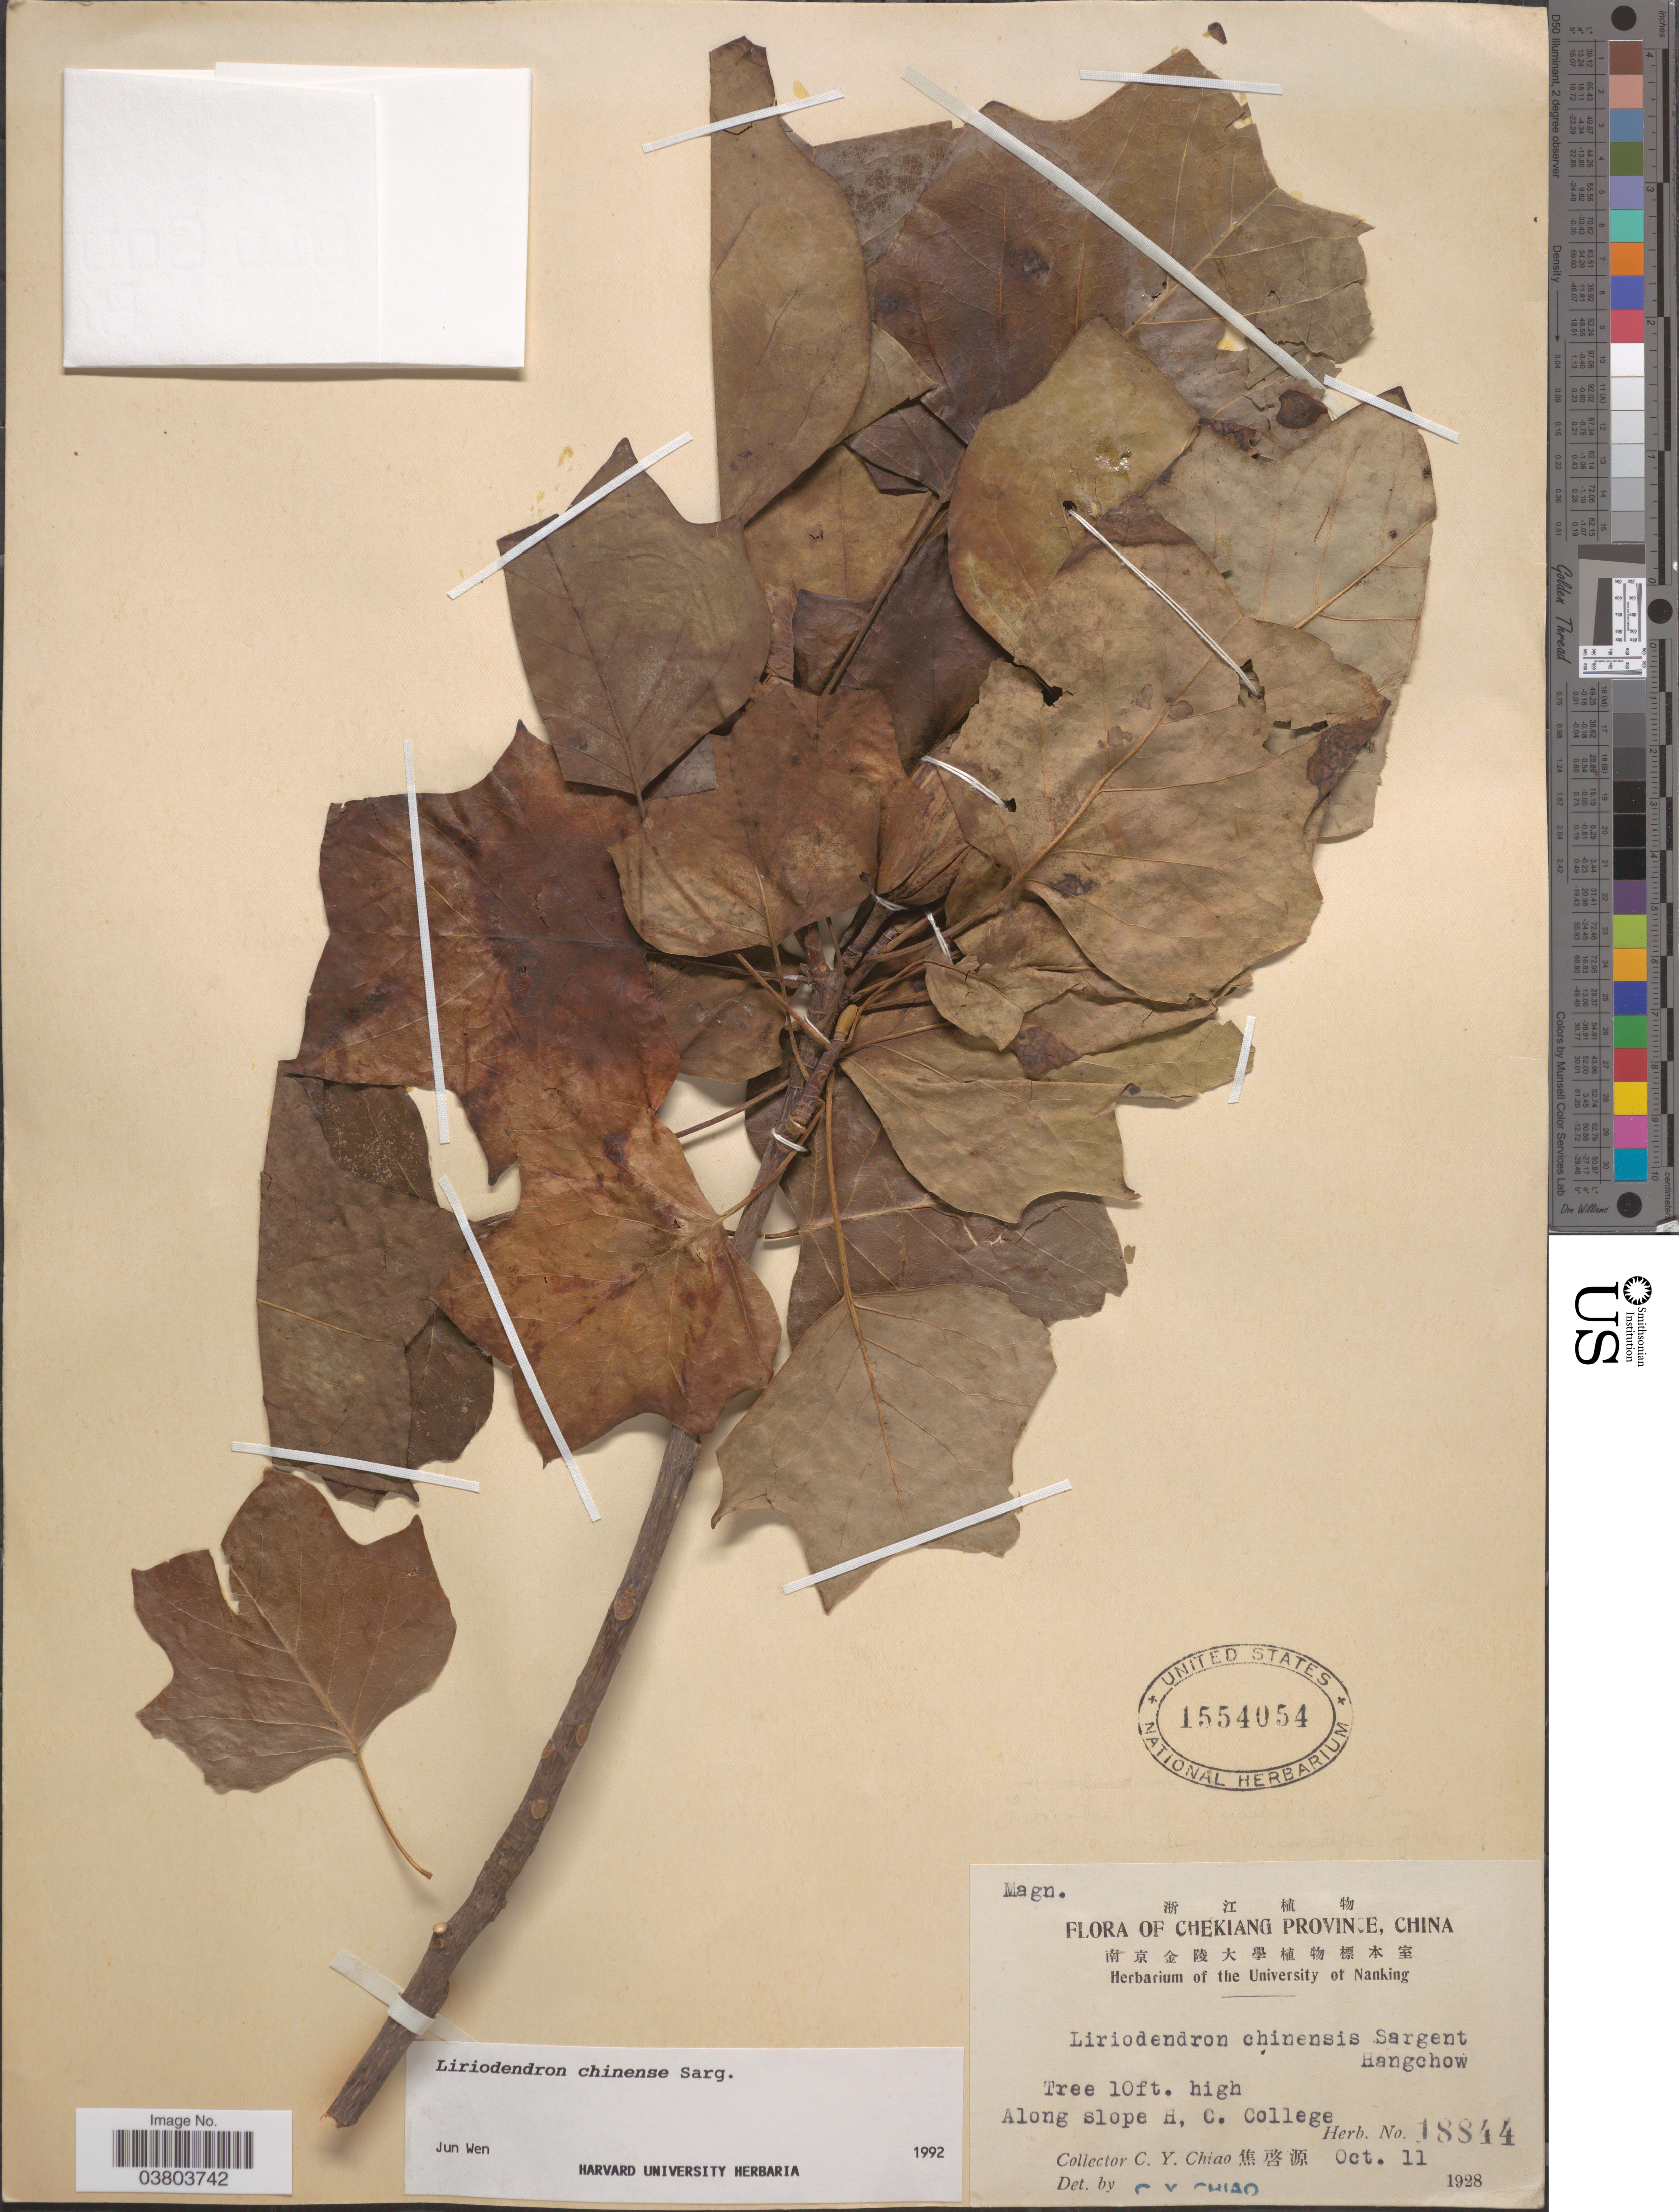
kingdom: Plantae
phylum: Tracheophyta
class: Magnoliopsida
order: Magnoliales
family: Magnoliaceae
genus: Liriodendron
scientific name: Liriodendron chinense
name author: (Hemsl.) Sarg.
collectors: C. Y. Chiao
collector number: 18844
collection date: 1928-10-11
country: China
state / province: Zhejiang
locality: Chekiang Province. Along slope H, C. College.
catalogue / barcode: US 1554054